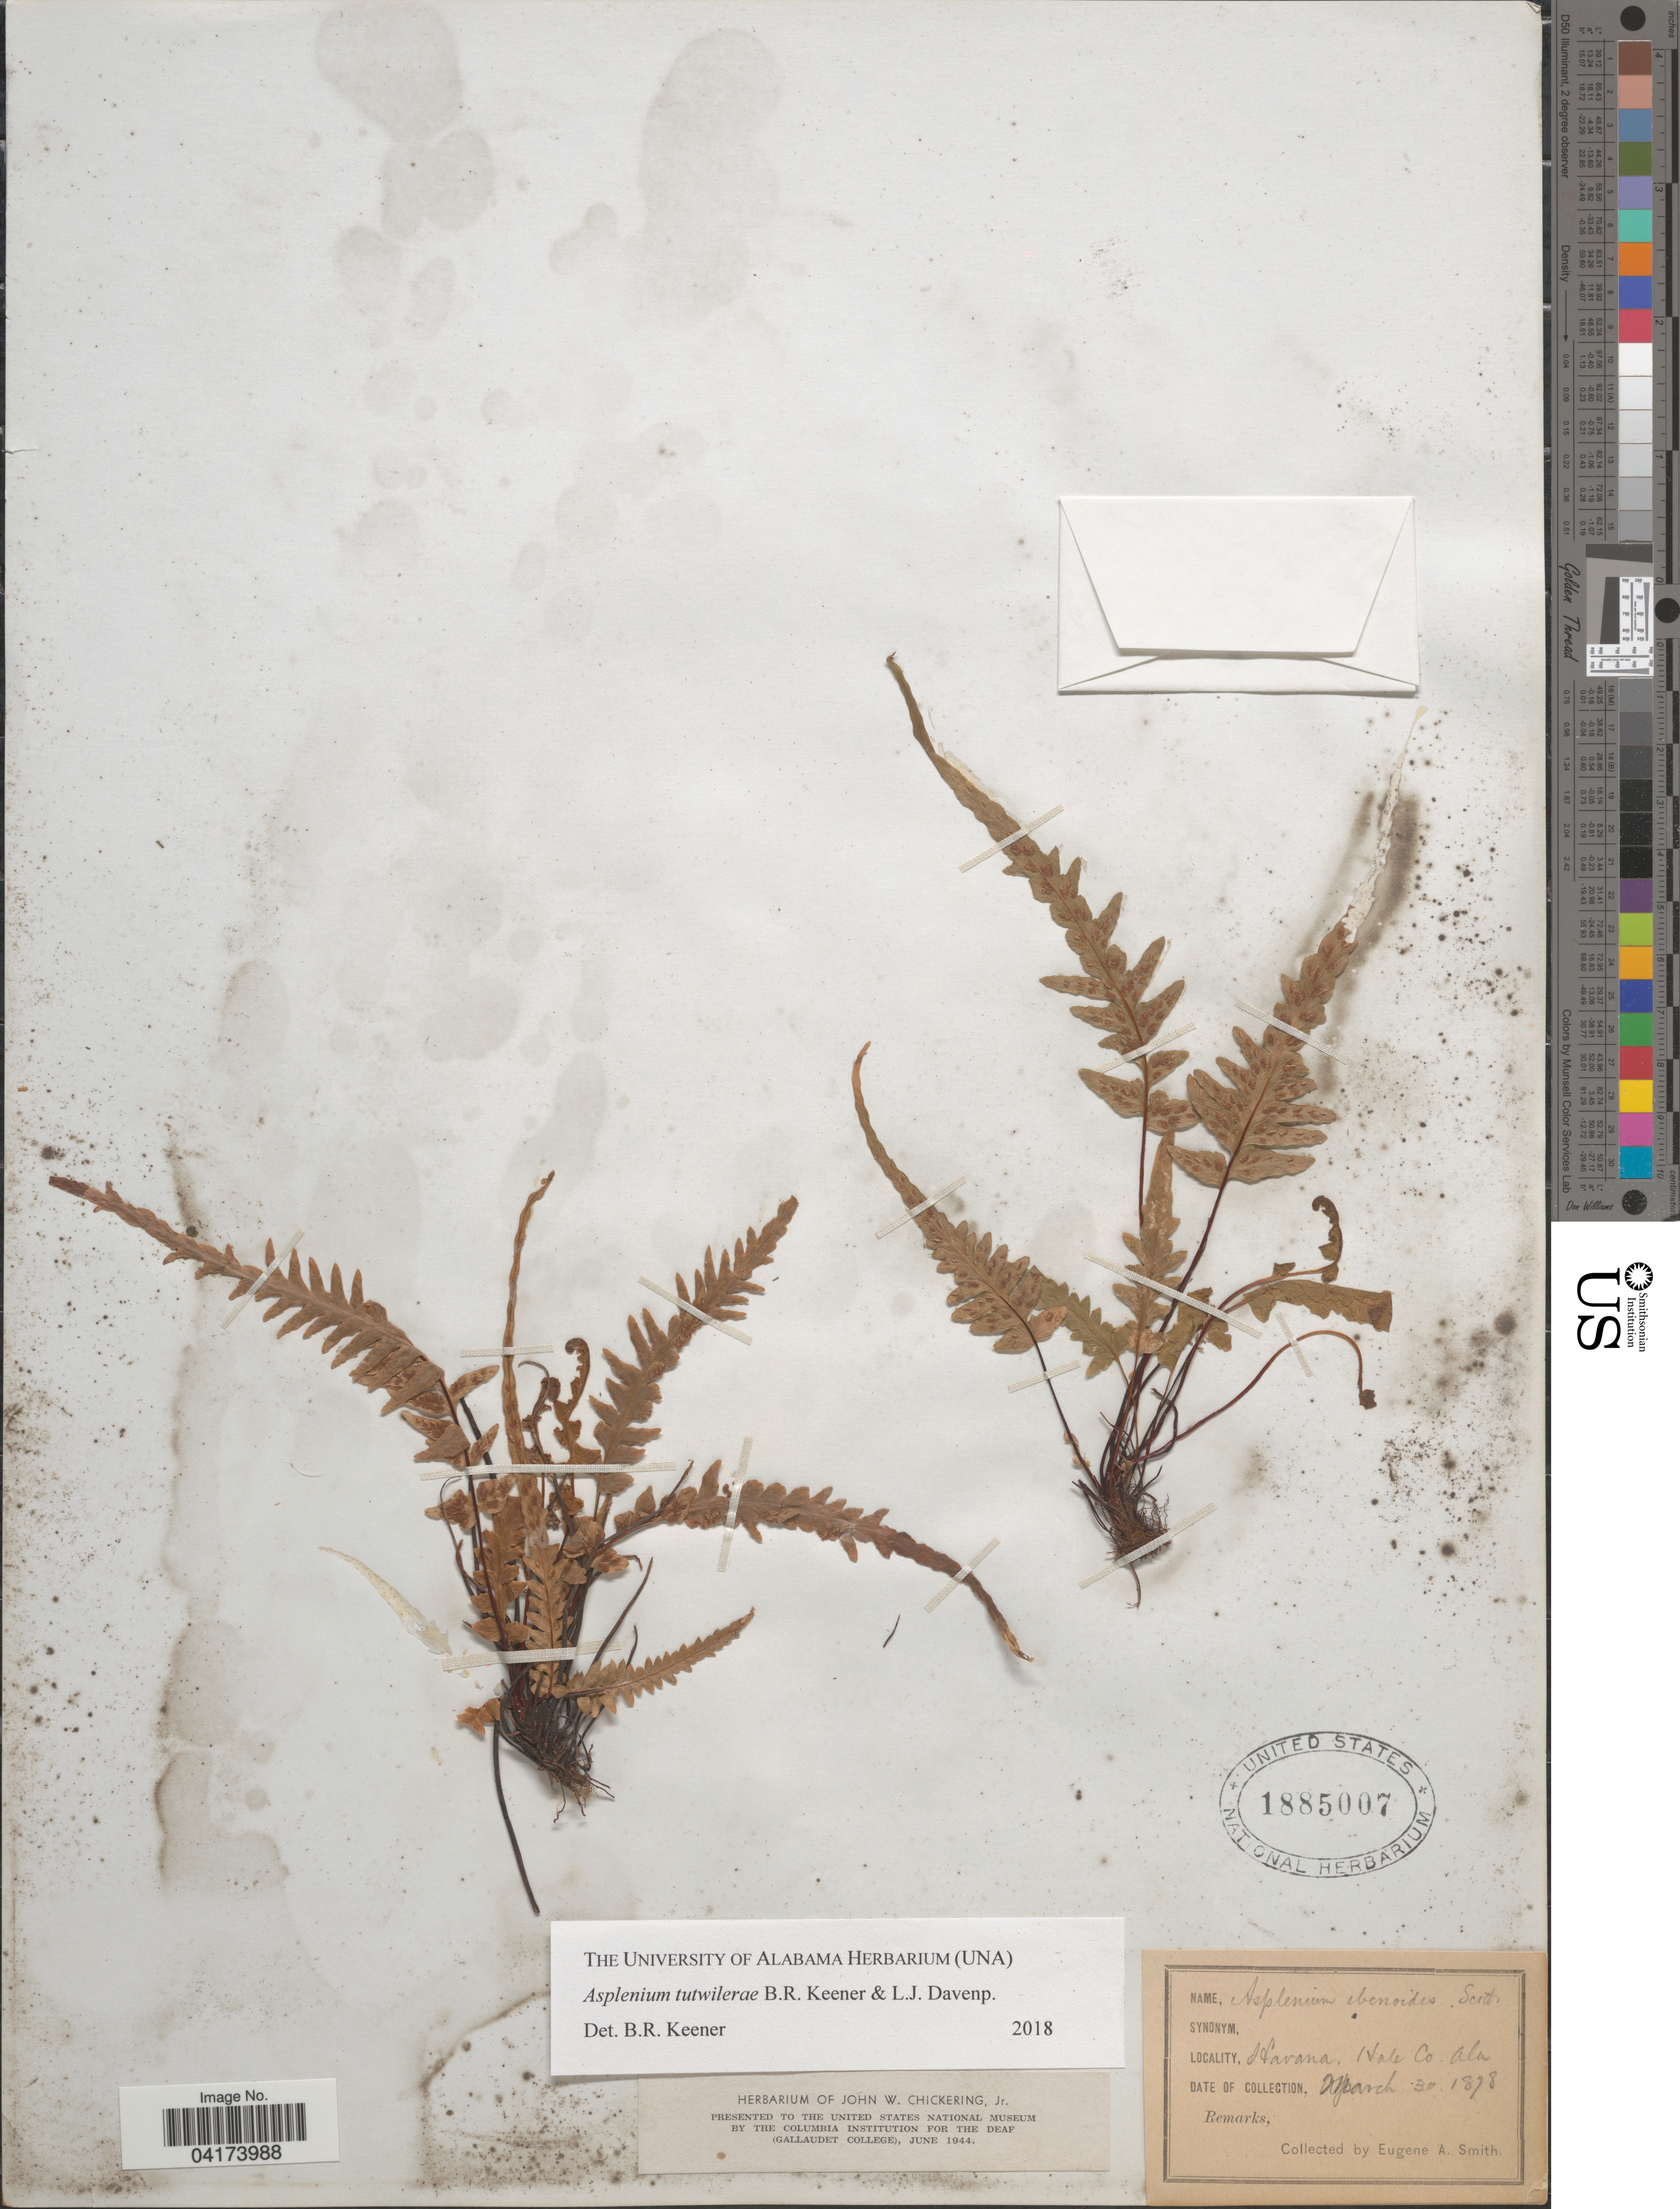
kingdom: Plantae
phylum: Tracheophyta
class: Polypodiopsida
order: Polypodiales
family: Aspleniaceae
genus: Asplenium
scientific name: Asplenium tutwilerae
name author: B.R. Keener & L.J. Davenp.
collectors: E. A. Smith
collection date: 1878-03-30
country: United States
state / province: Alabama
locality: Havana. Hale Co.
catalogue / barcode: US 1885007